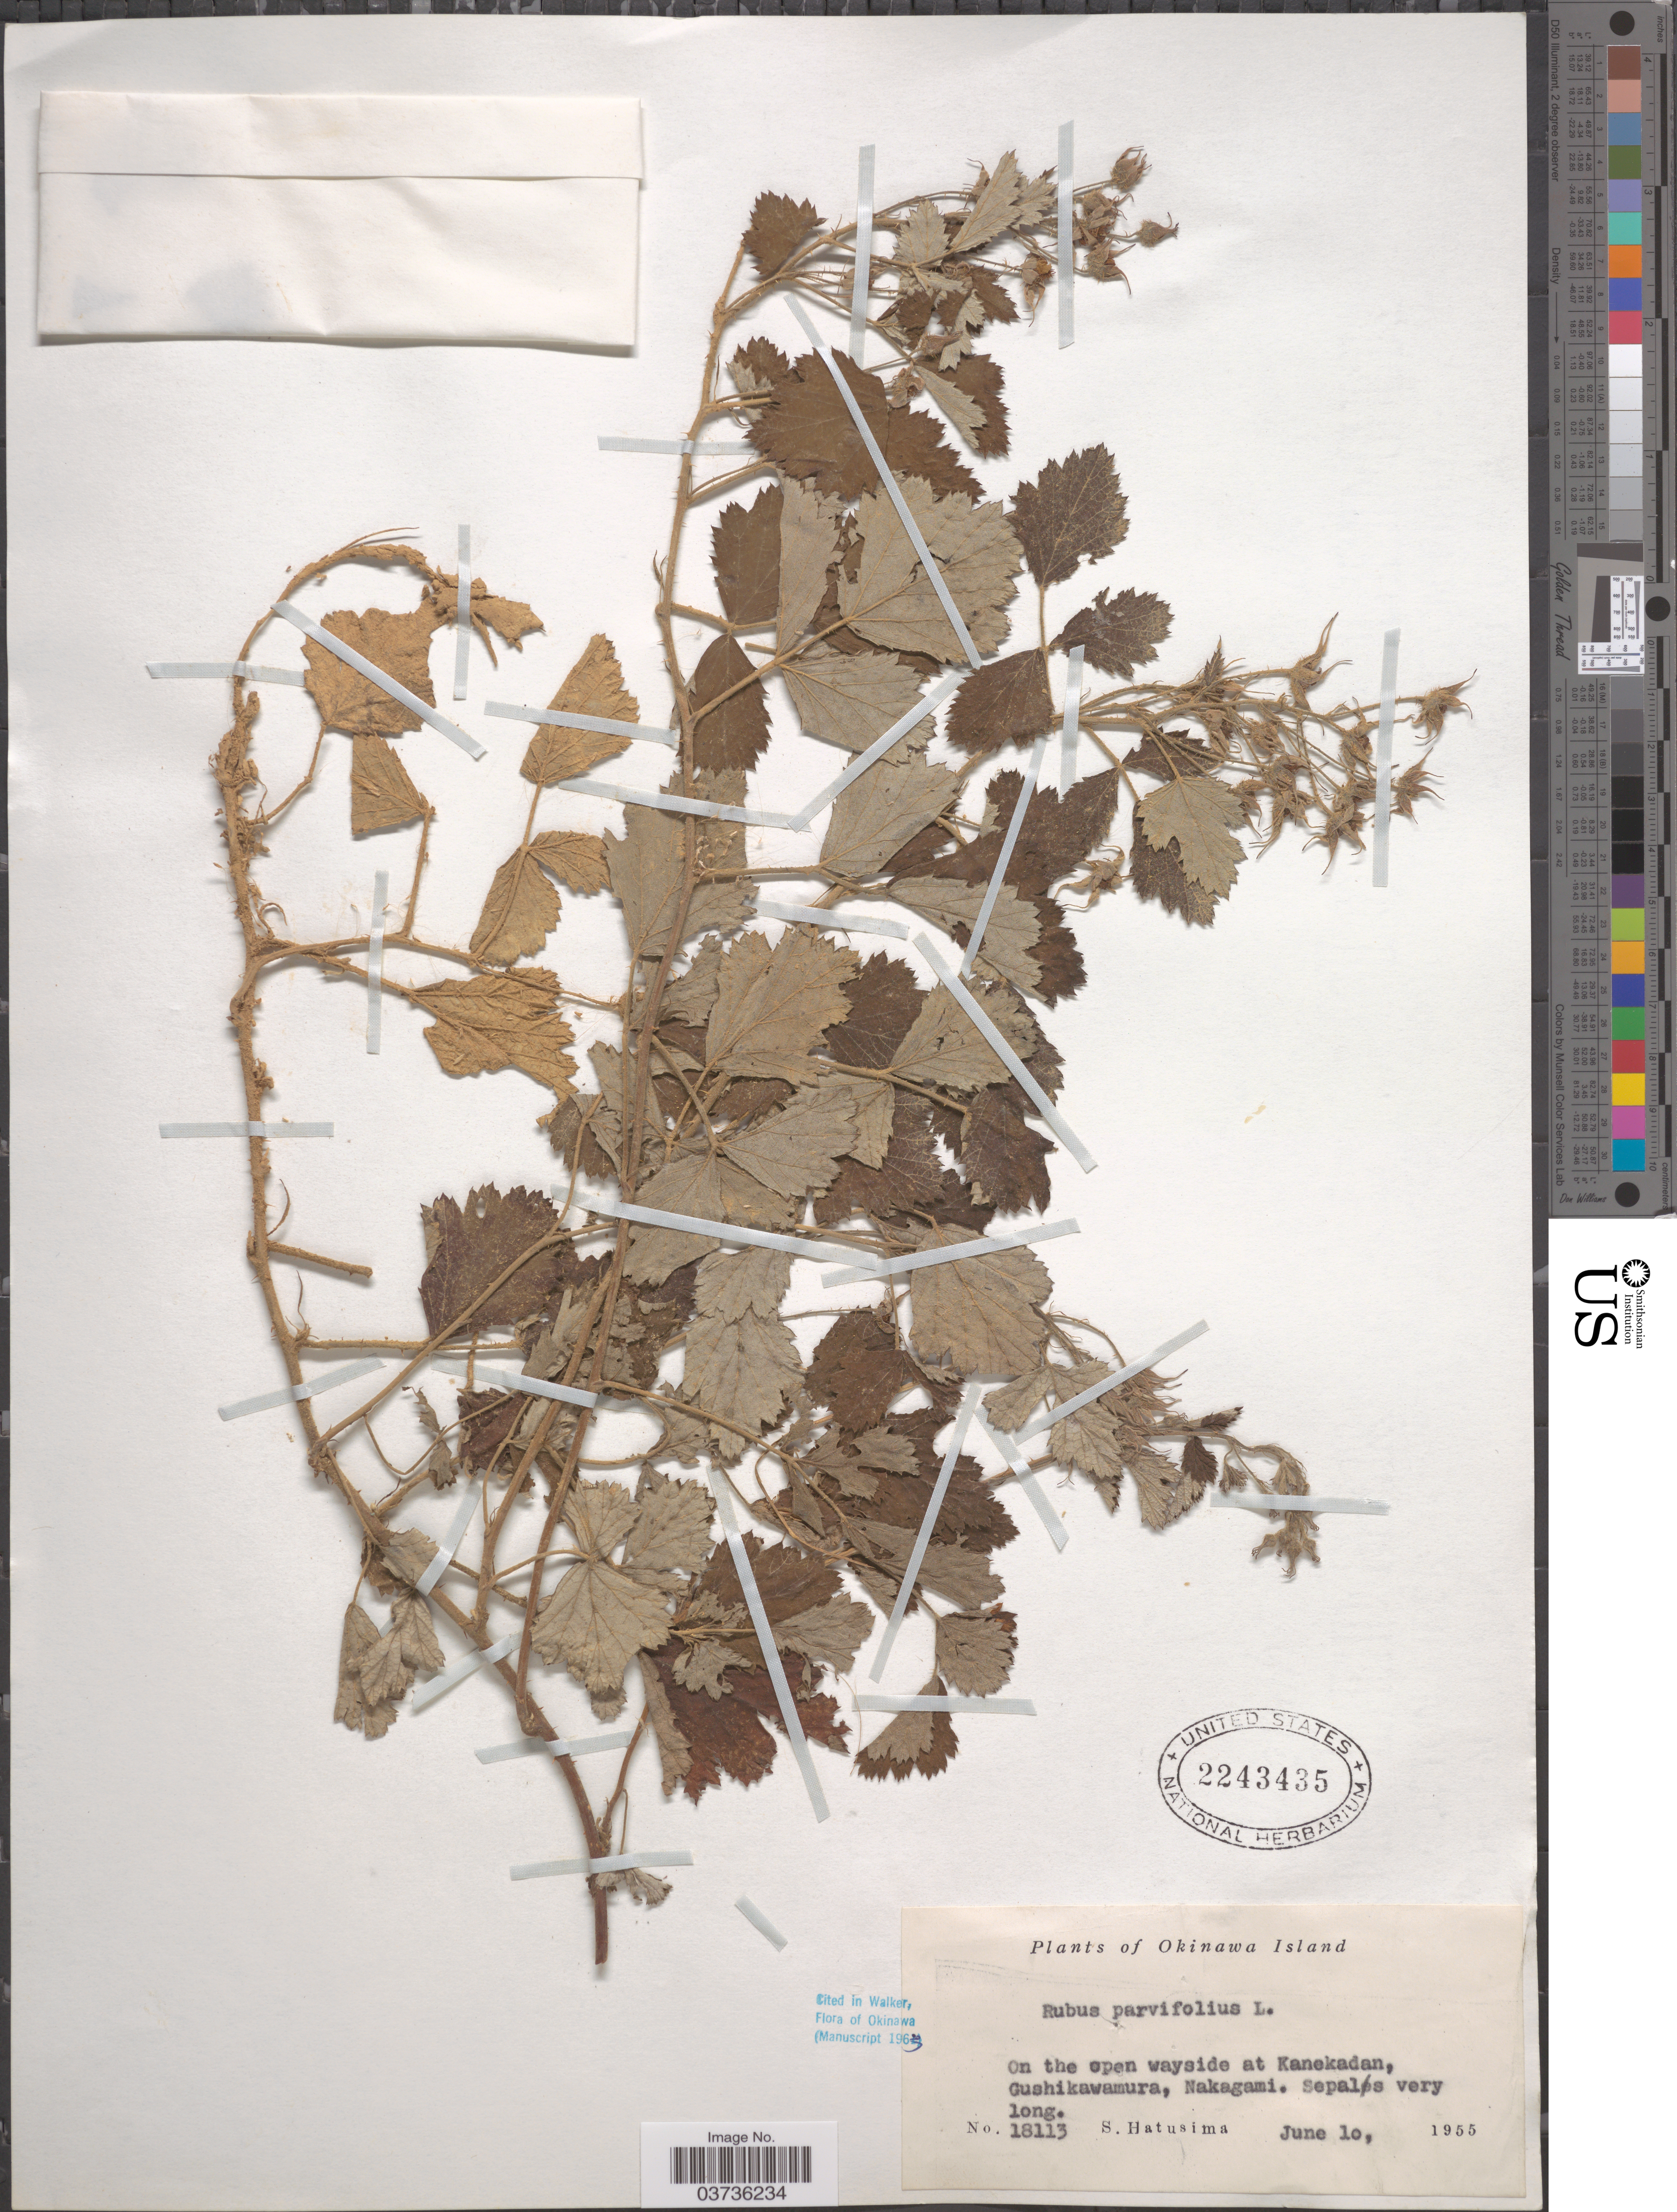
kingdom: Plantae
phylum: Tracheophyta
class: Magnoliopsida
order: Rosales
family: Rosaceae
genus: Rubus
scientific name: Rubus parvifolius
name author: L.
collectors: S. Hatusima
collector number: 18113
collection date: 1955-06-10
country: Japan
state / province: Okinawa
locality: Okinawa Island. On the open wayside at Kanekadan, Gushikawamura, Nakagami.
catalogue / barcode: US 2243435